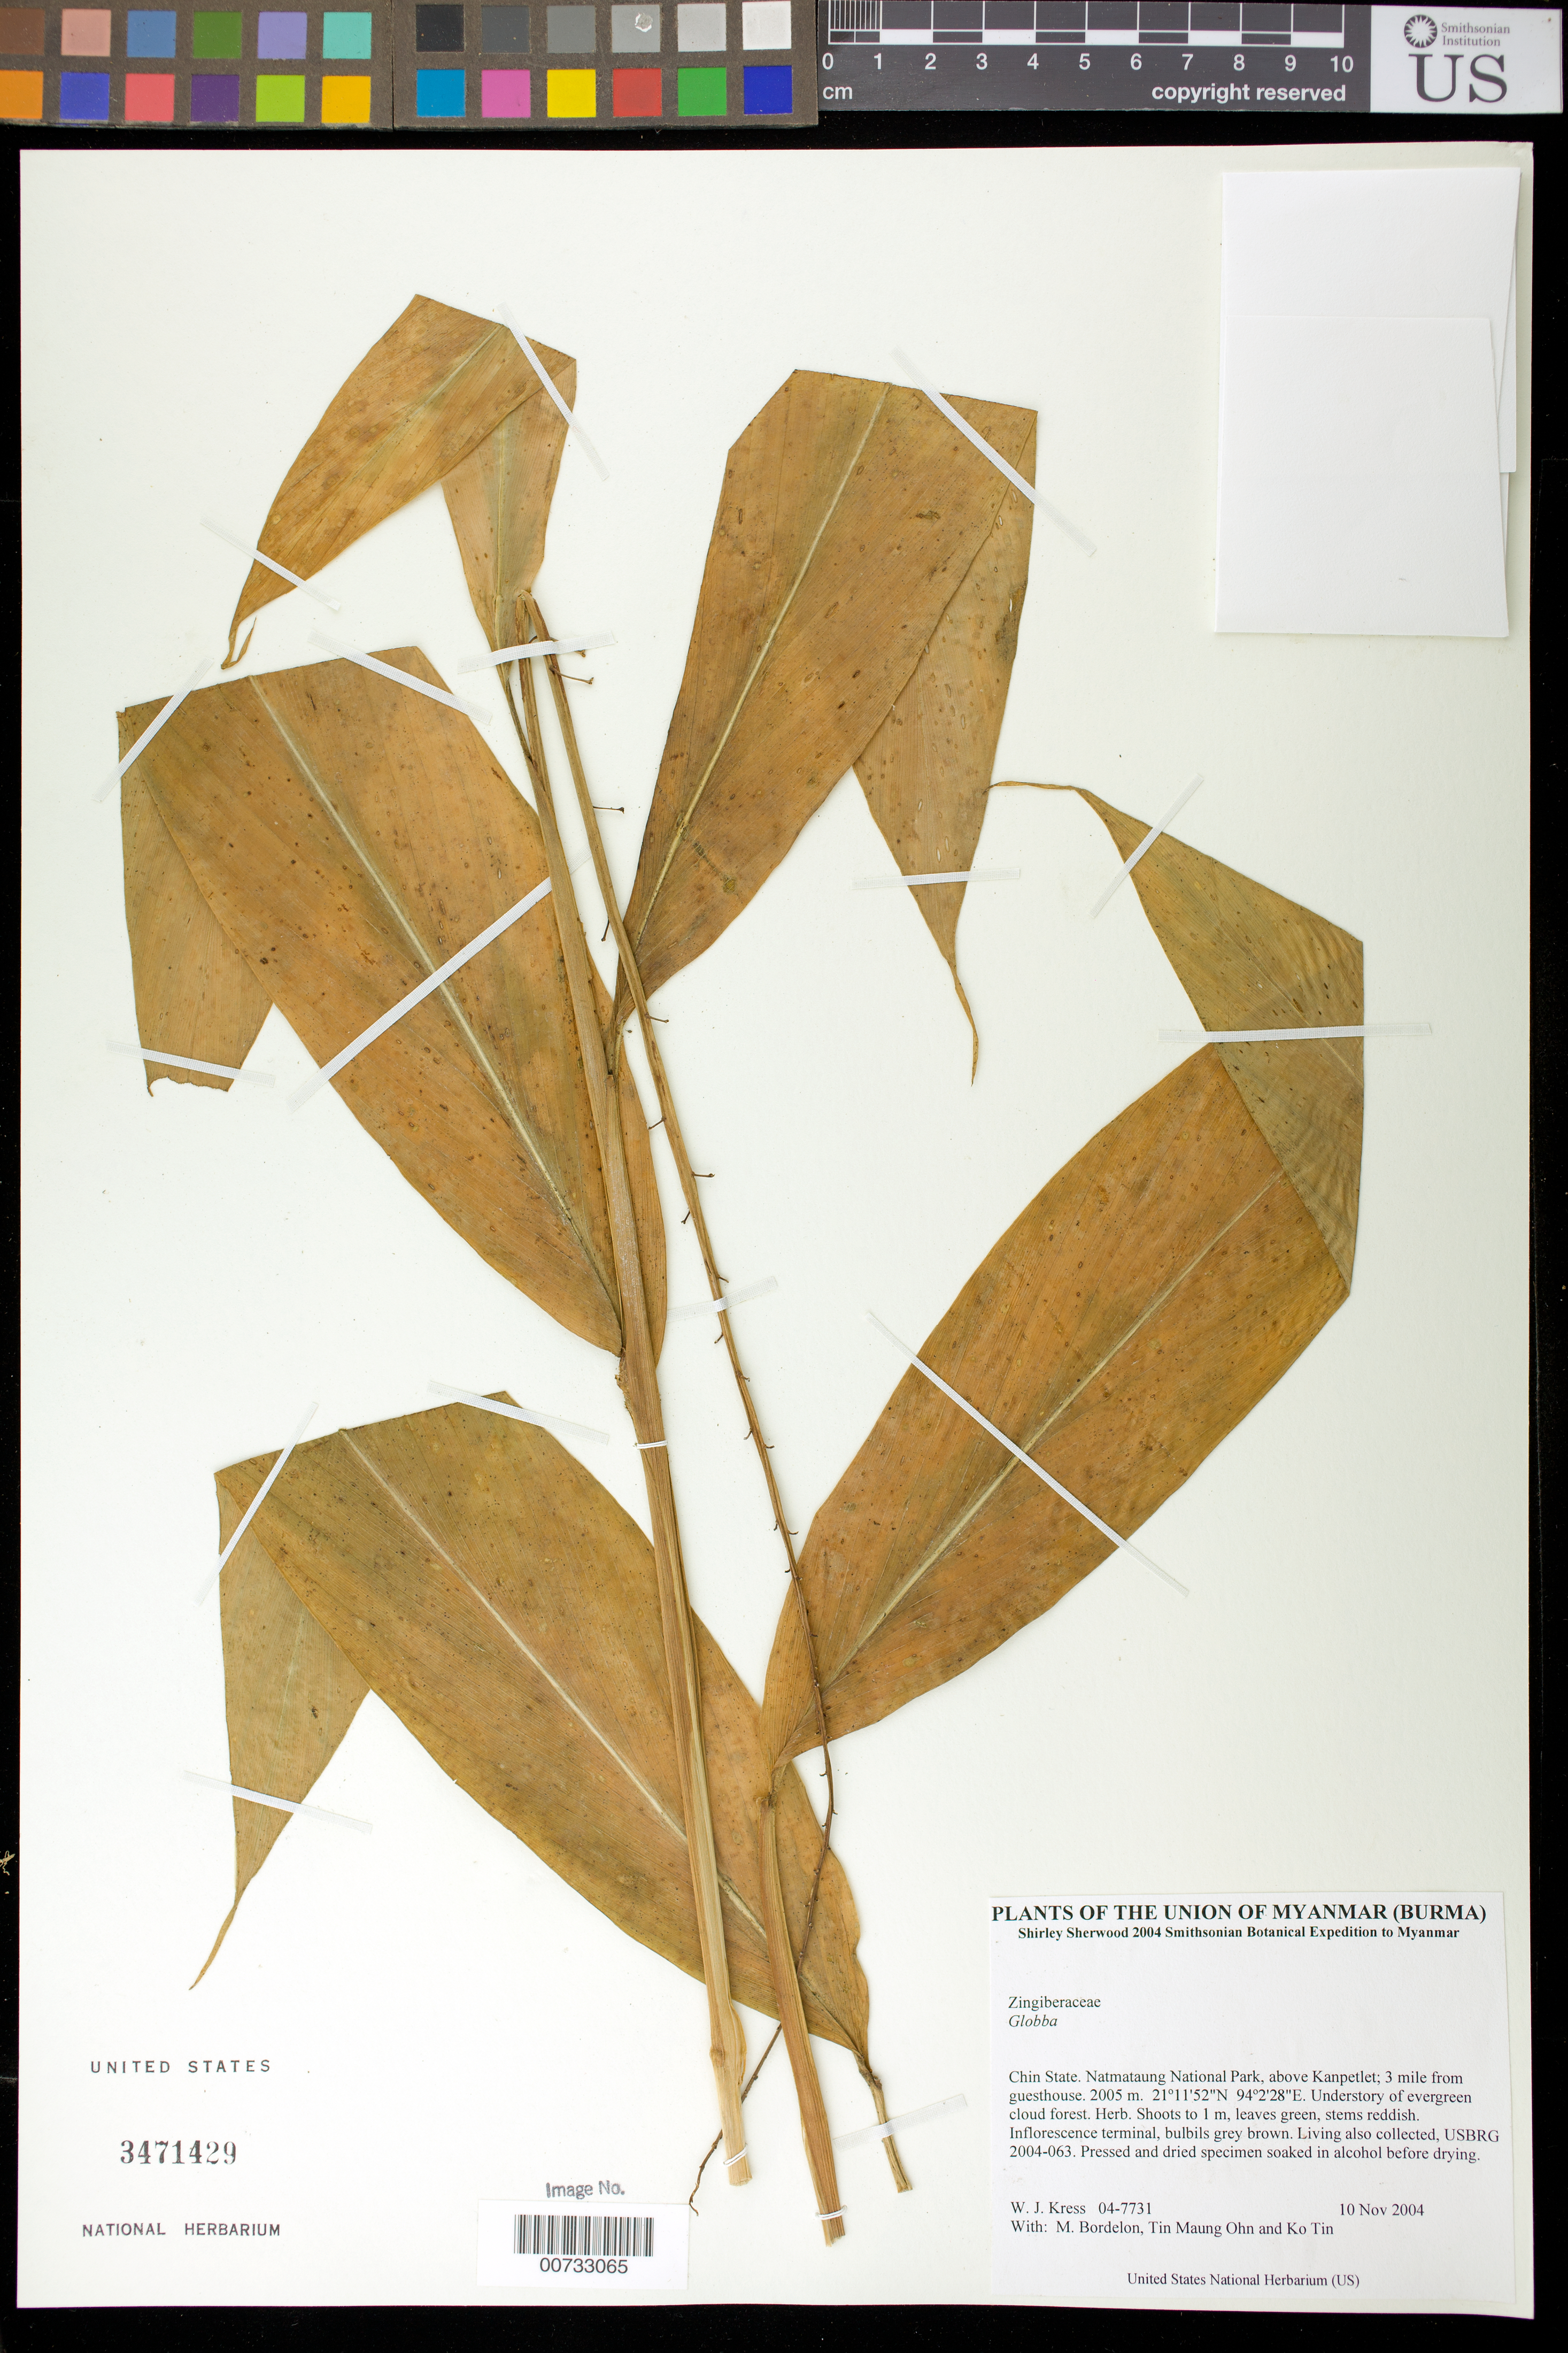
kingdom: Plantae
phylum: Tracheophyta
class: Liliopsida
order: Zingiberales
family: Zingiberaceae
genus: Globba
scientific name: Globba racemosa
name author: Sm.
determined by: Williams, K. J.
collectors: W. J. Kress, M. Bordelon, Tin Maung Ohn & Ko Tin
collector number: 04-7731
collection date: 2004-11-10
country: Myanmar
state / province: Chin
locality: Natmataung National Park, above Kanpetlet; 3 mile from guesthouse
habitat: Understory of evergreen cloud forest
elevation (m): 2005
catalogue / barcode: US 3471429